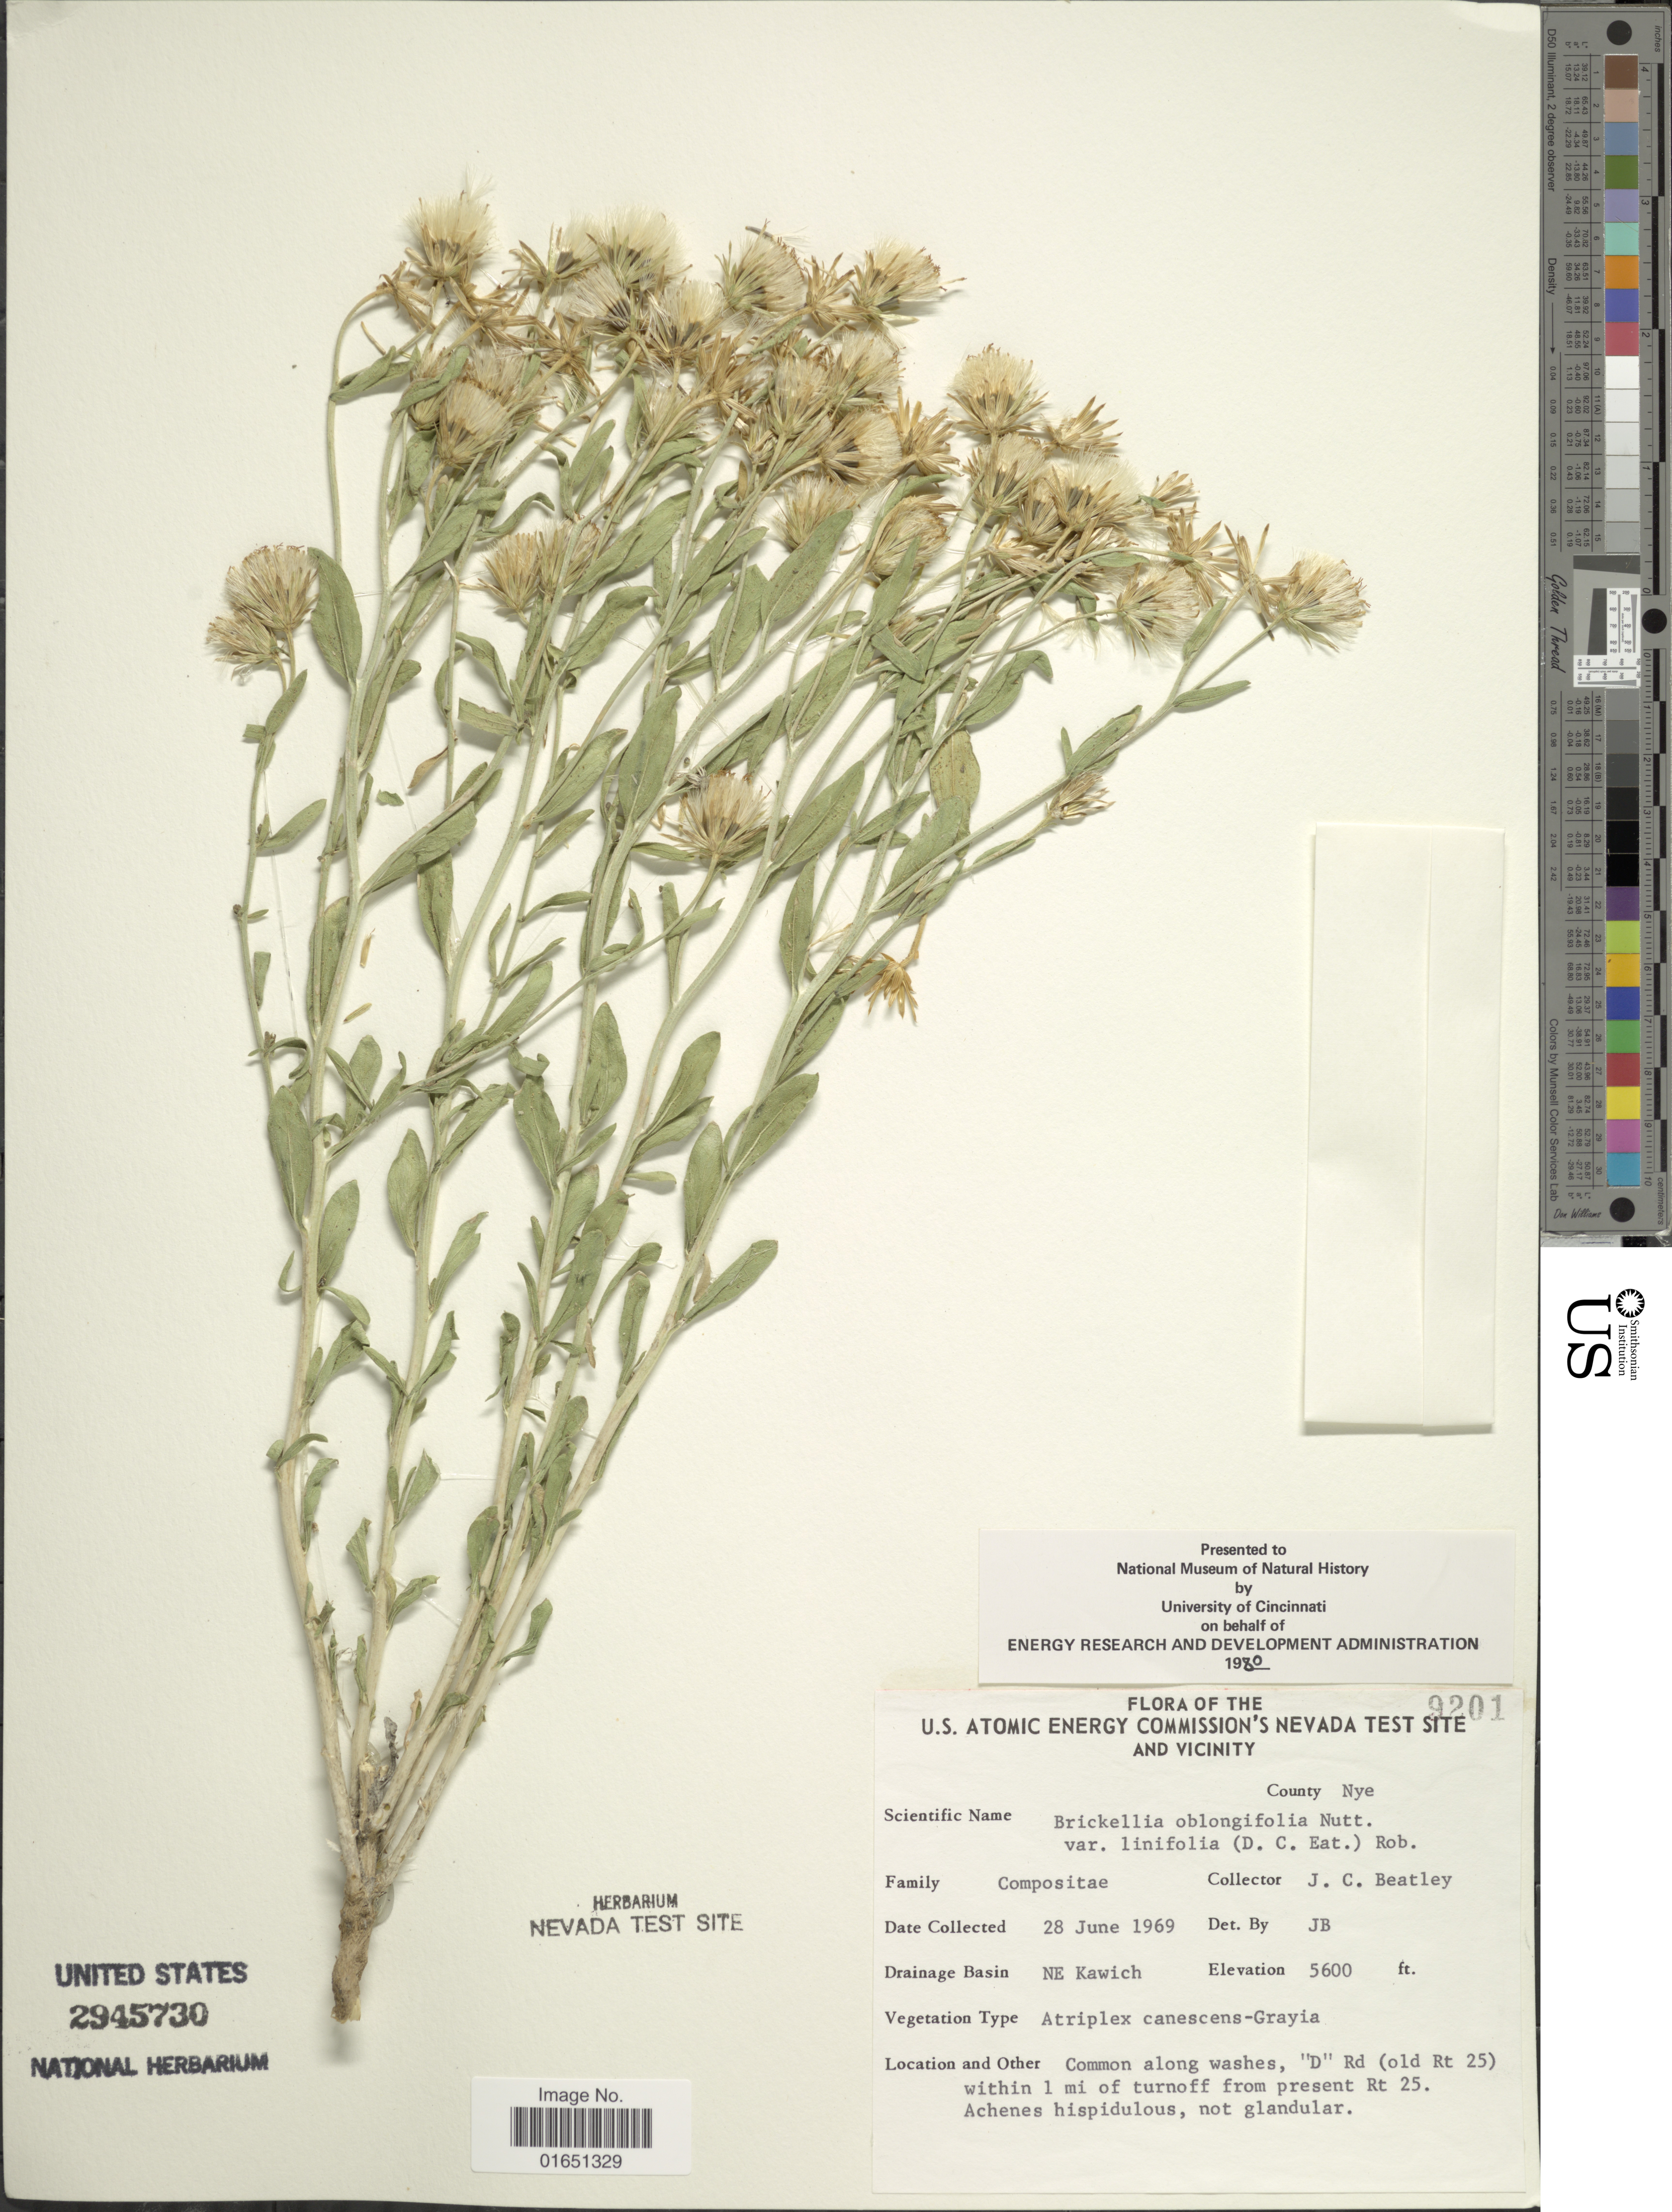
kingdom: Plantae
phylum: Tracheophyta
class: Magnoliopsida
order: Asterales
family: Asteraceae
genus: Brickellia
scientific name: Brickellia oblongifolia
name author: Nutt.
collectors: J. C. Beatley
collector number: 9201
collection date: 1969-06-28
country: United States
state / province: Nevada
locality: The U.S. Atomic Energy Commission's Nevada Test Site and vicinity, County Nye, Drainage Basin NE Kawich, Common along washes, 'D' Rd (old Rt 25) within 1 mi of turnoff from present Rt 25. Achenes hispidulous, not glandular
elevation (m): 1707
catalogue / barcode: US 2945730